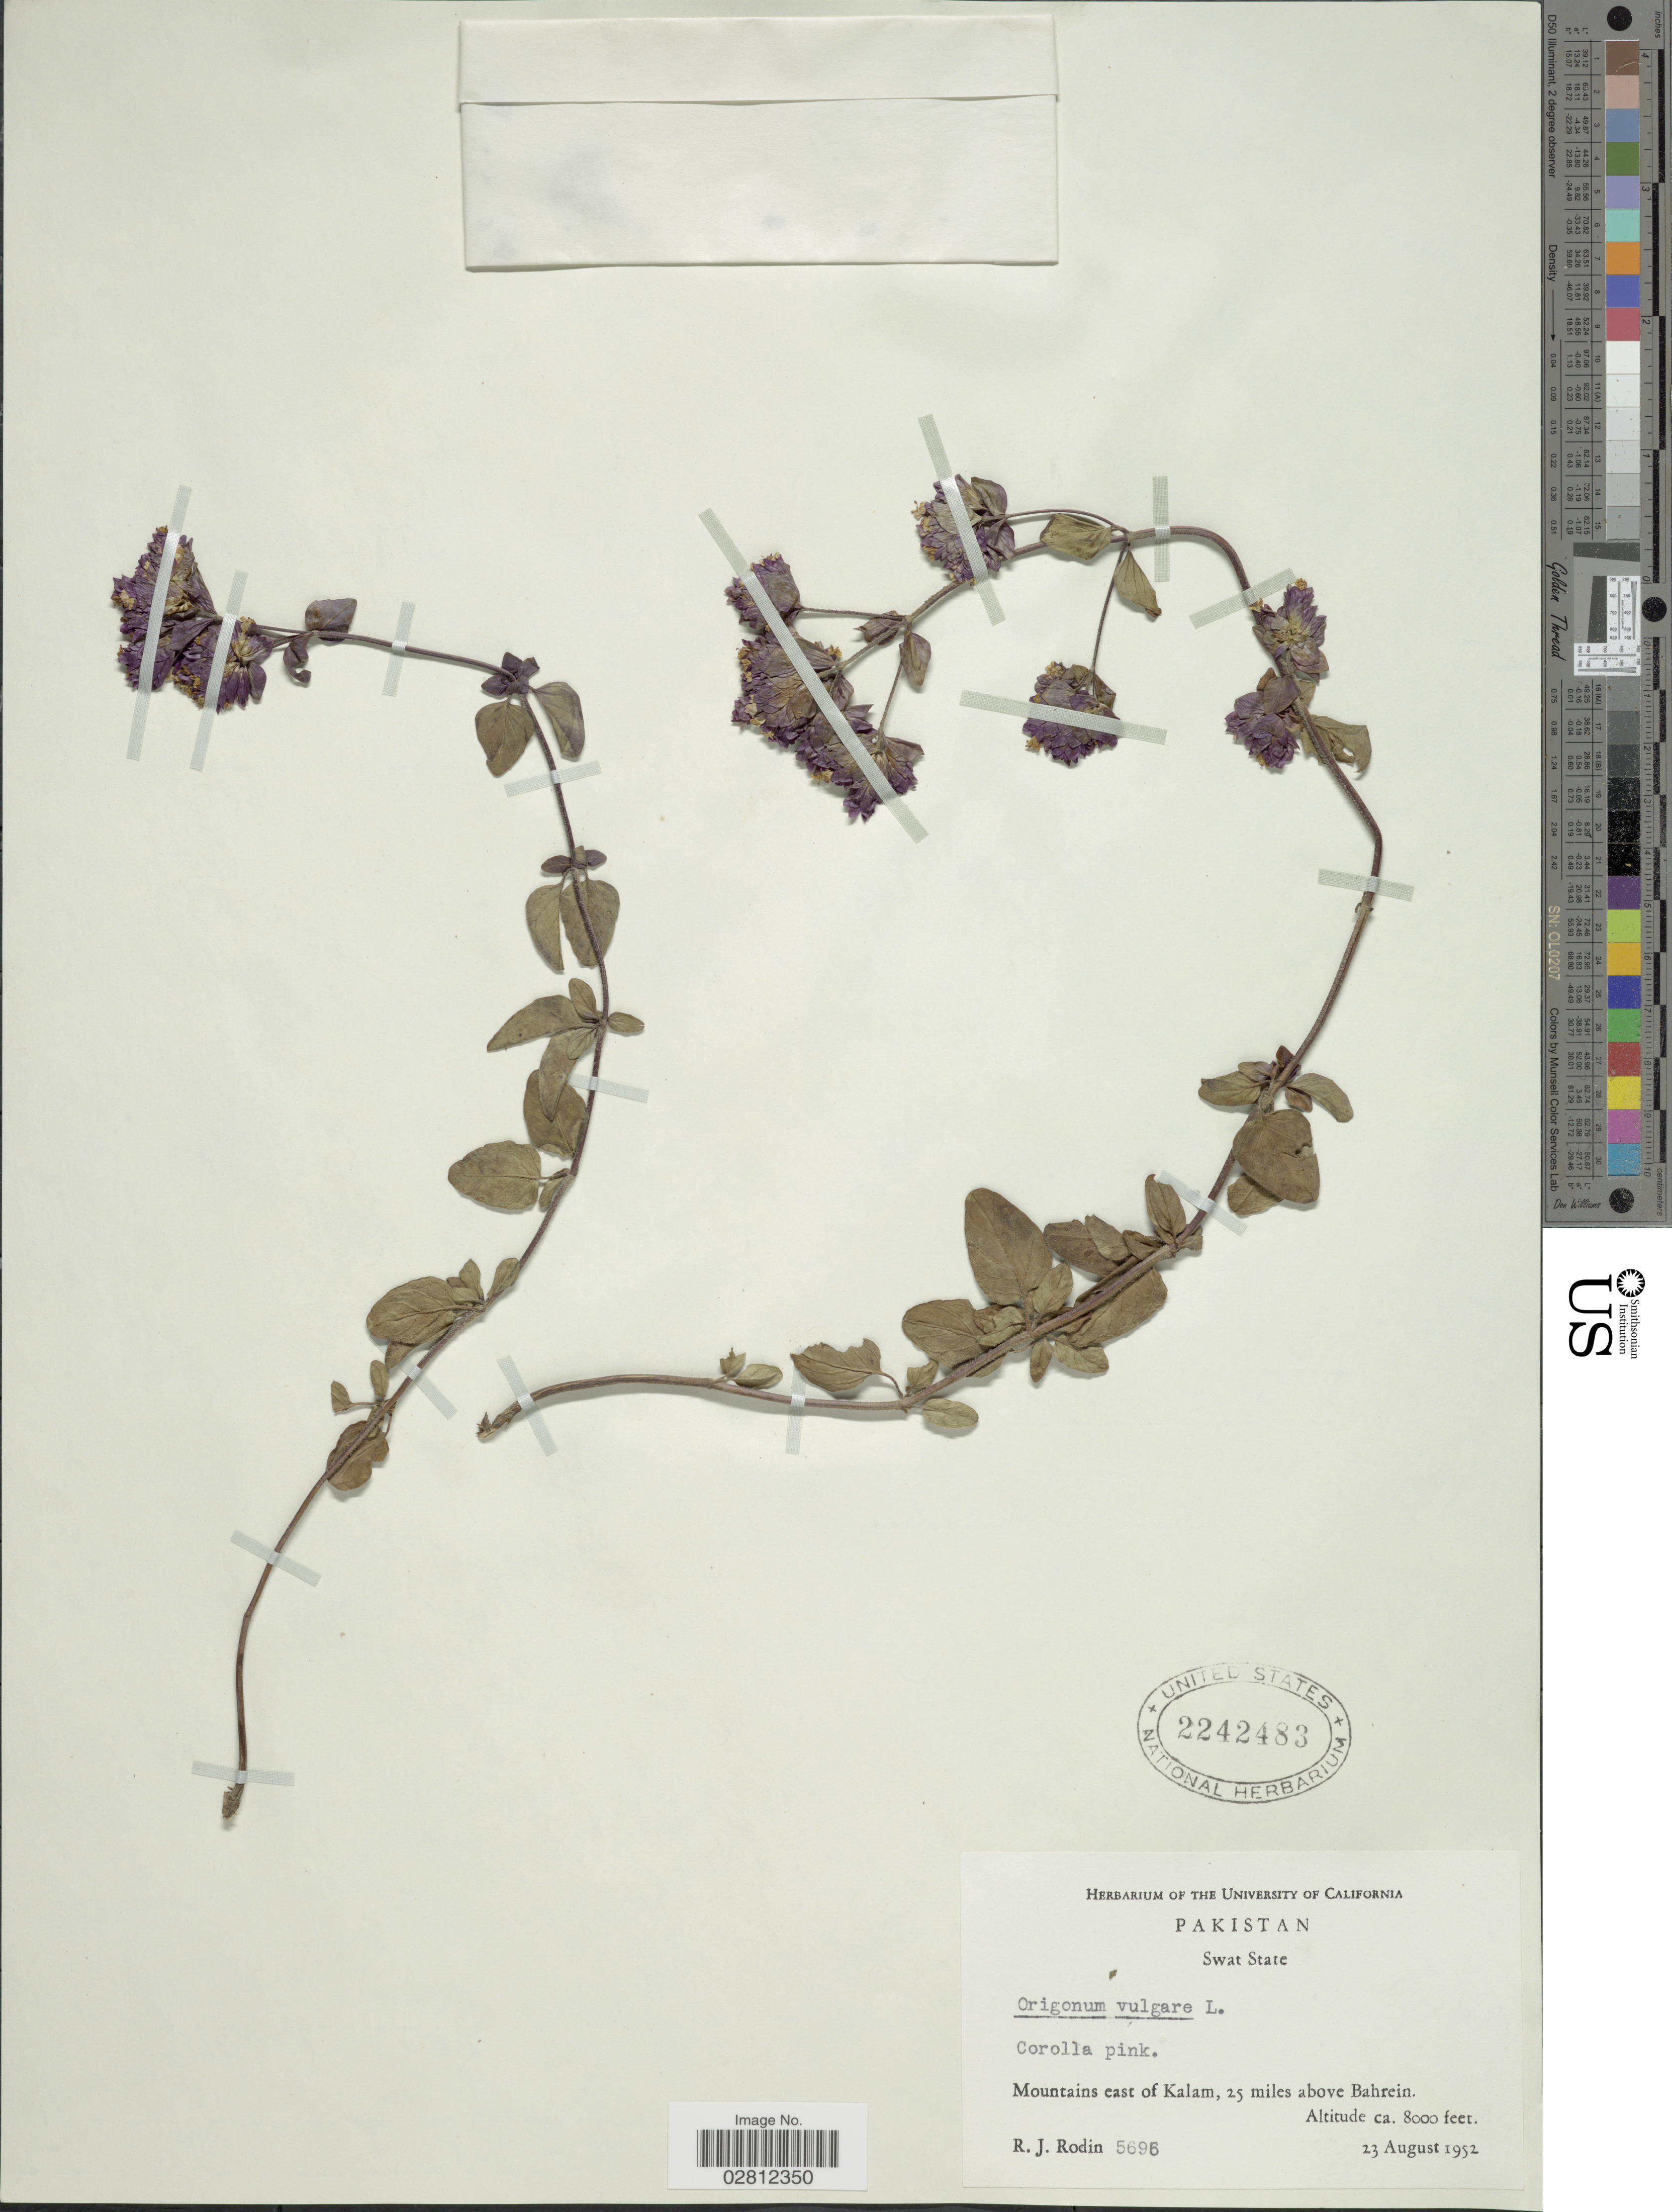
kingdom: Plantae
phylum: Tracheophyta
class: Magnoliopsida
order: Lamiales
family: Lamiaceae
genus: Origanum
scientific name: Origanum vulgare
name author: L.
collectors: R. J. Rodin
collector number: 5696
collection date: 1952-08-23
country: Pakistan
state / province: Khyber Pakhtunkhwa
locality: Swat State, Mountains east of Kalam, 25 miles above Bahrein.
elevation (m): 2438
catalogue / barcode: US 2242483